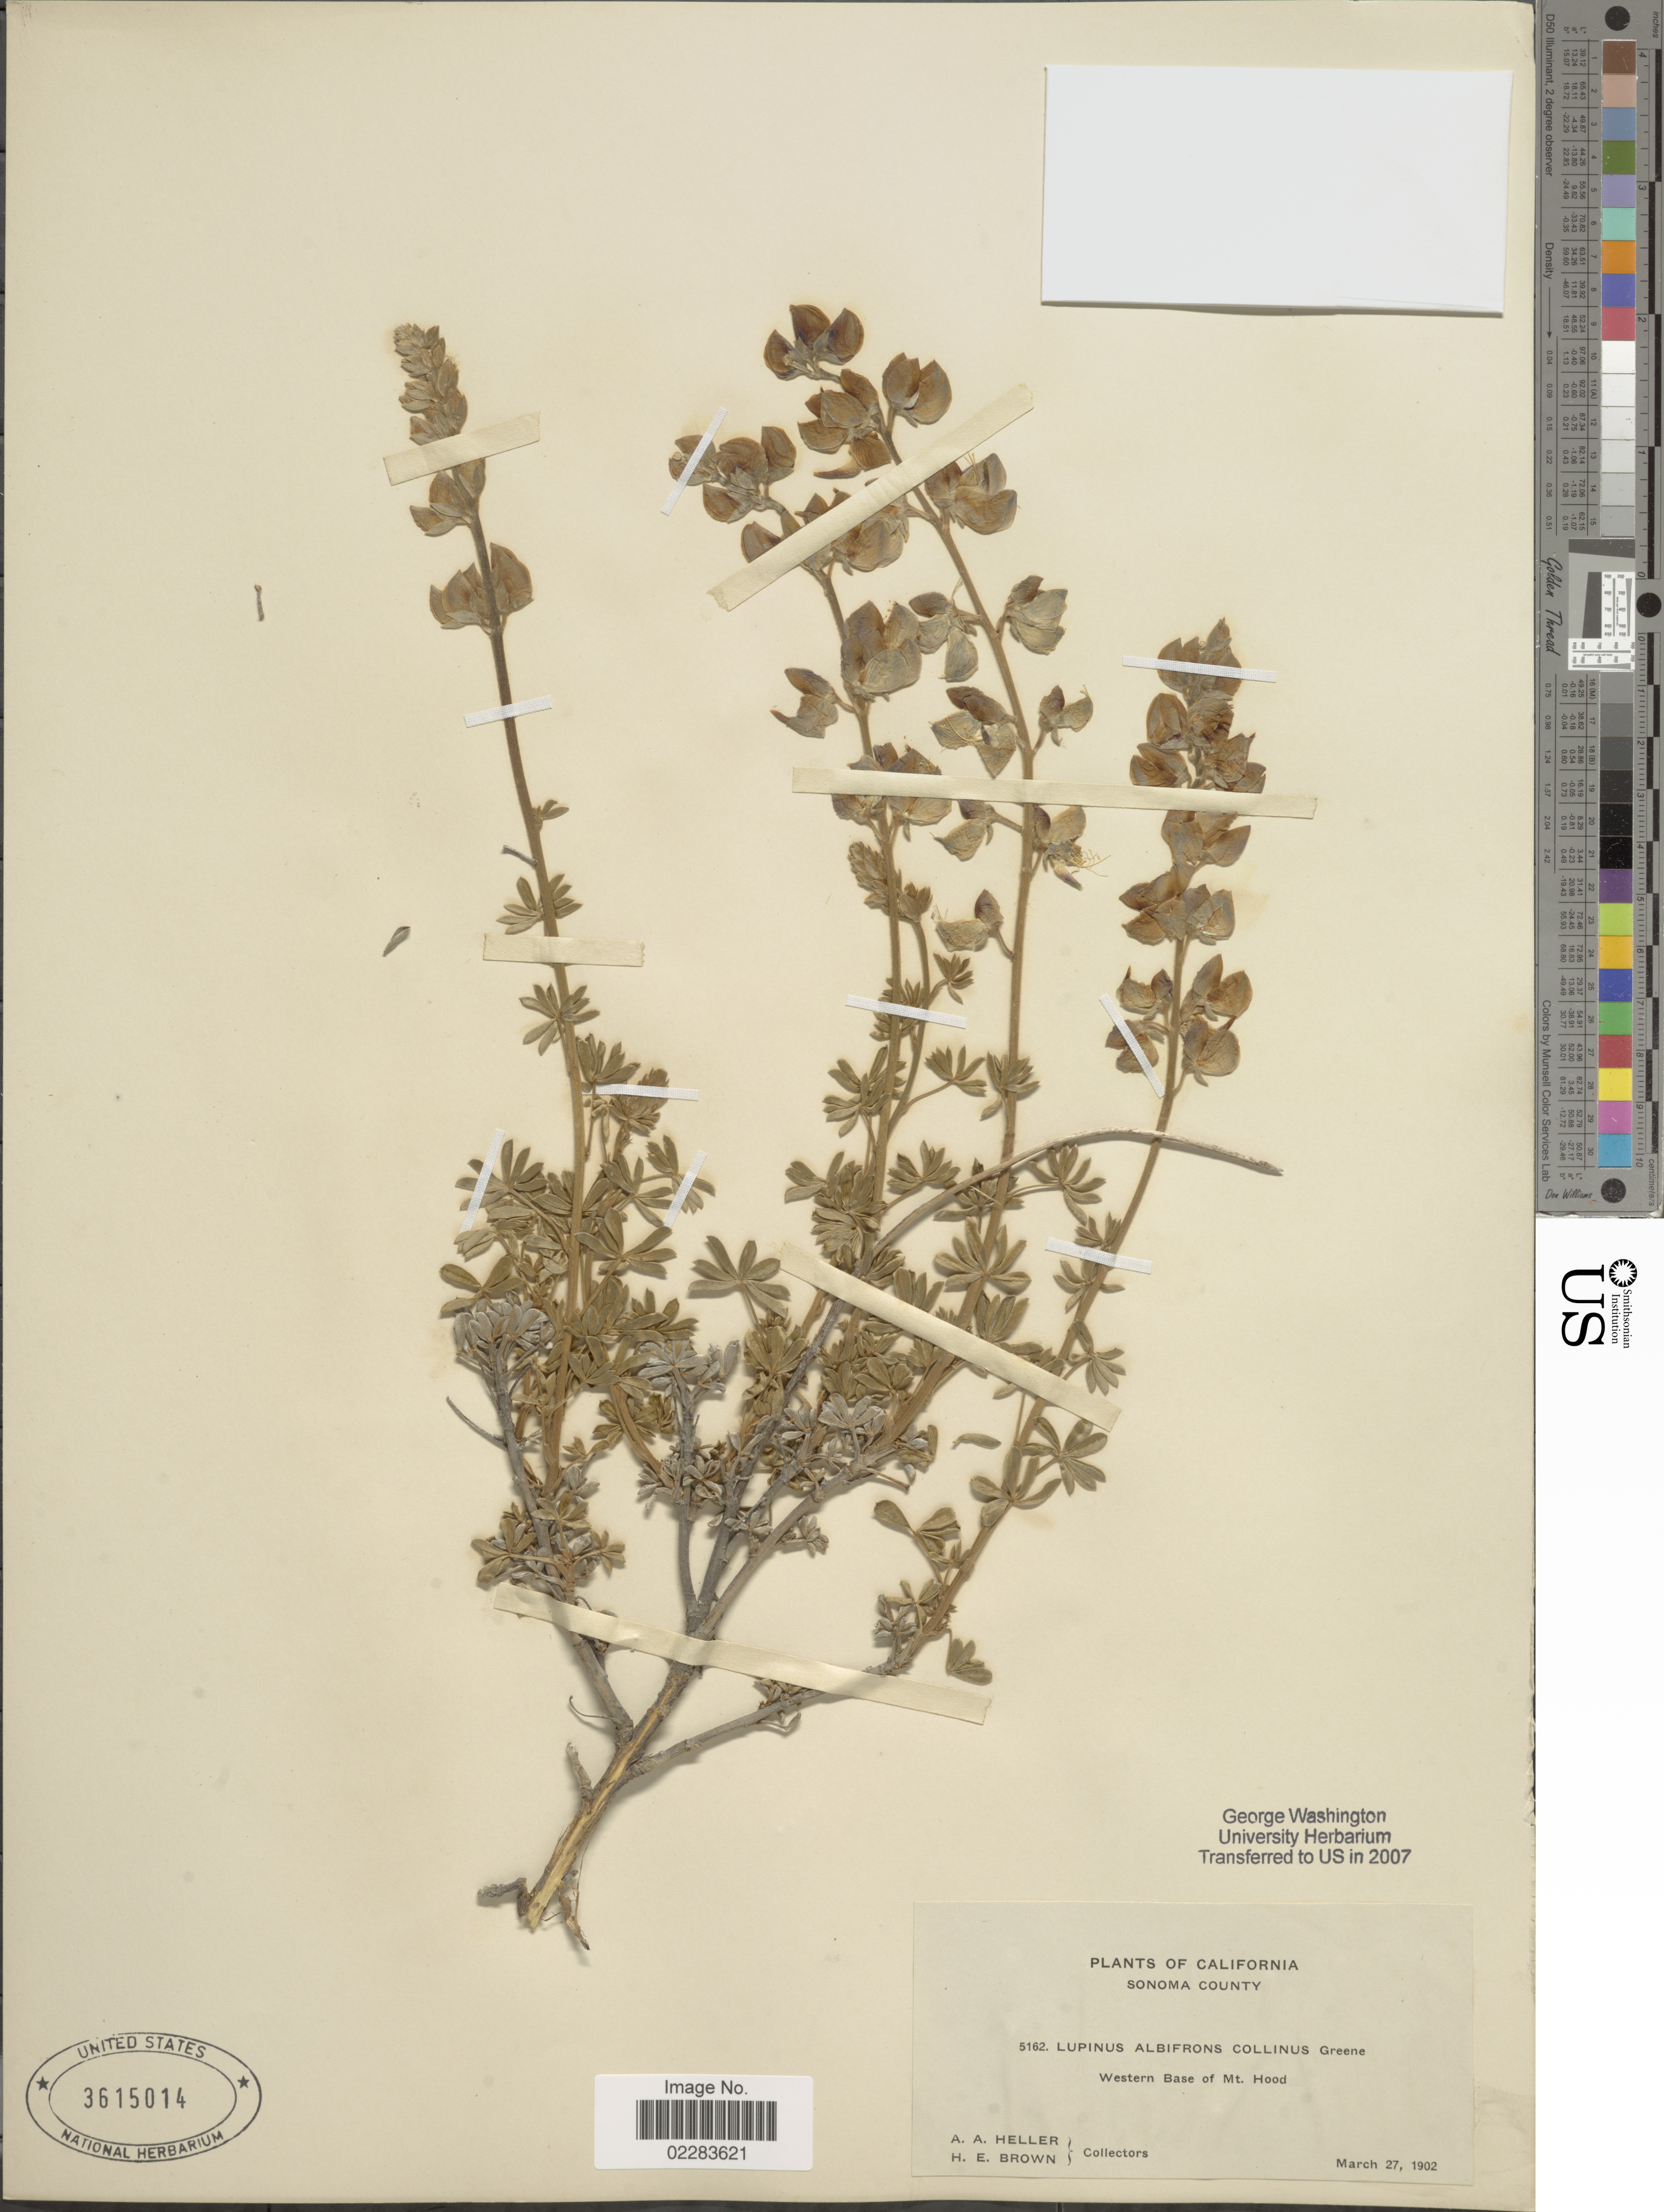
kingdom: Plantae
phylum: Tracheophyta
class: Magnoliopsida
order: Fabales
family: Fabaceae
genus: Lupinus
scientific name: Lupinus albifrons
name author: Benth.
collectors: A. A. Heller & H. E. Brown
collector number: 5162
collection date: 1902-03-27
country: United States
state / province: California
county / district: Sonoma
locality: Sonoma County. Western Base of Mt. Hood.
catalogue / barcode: US 3615014